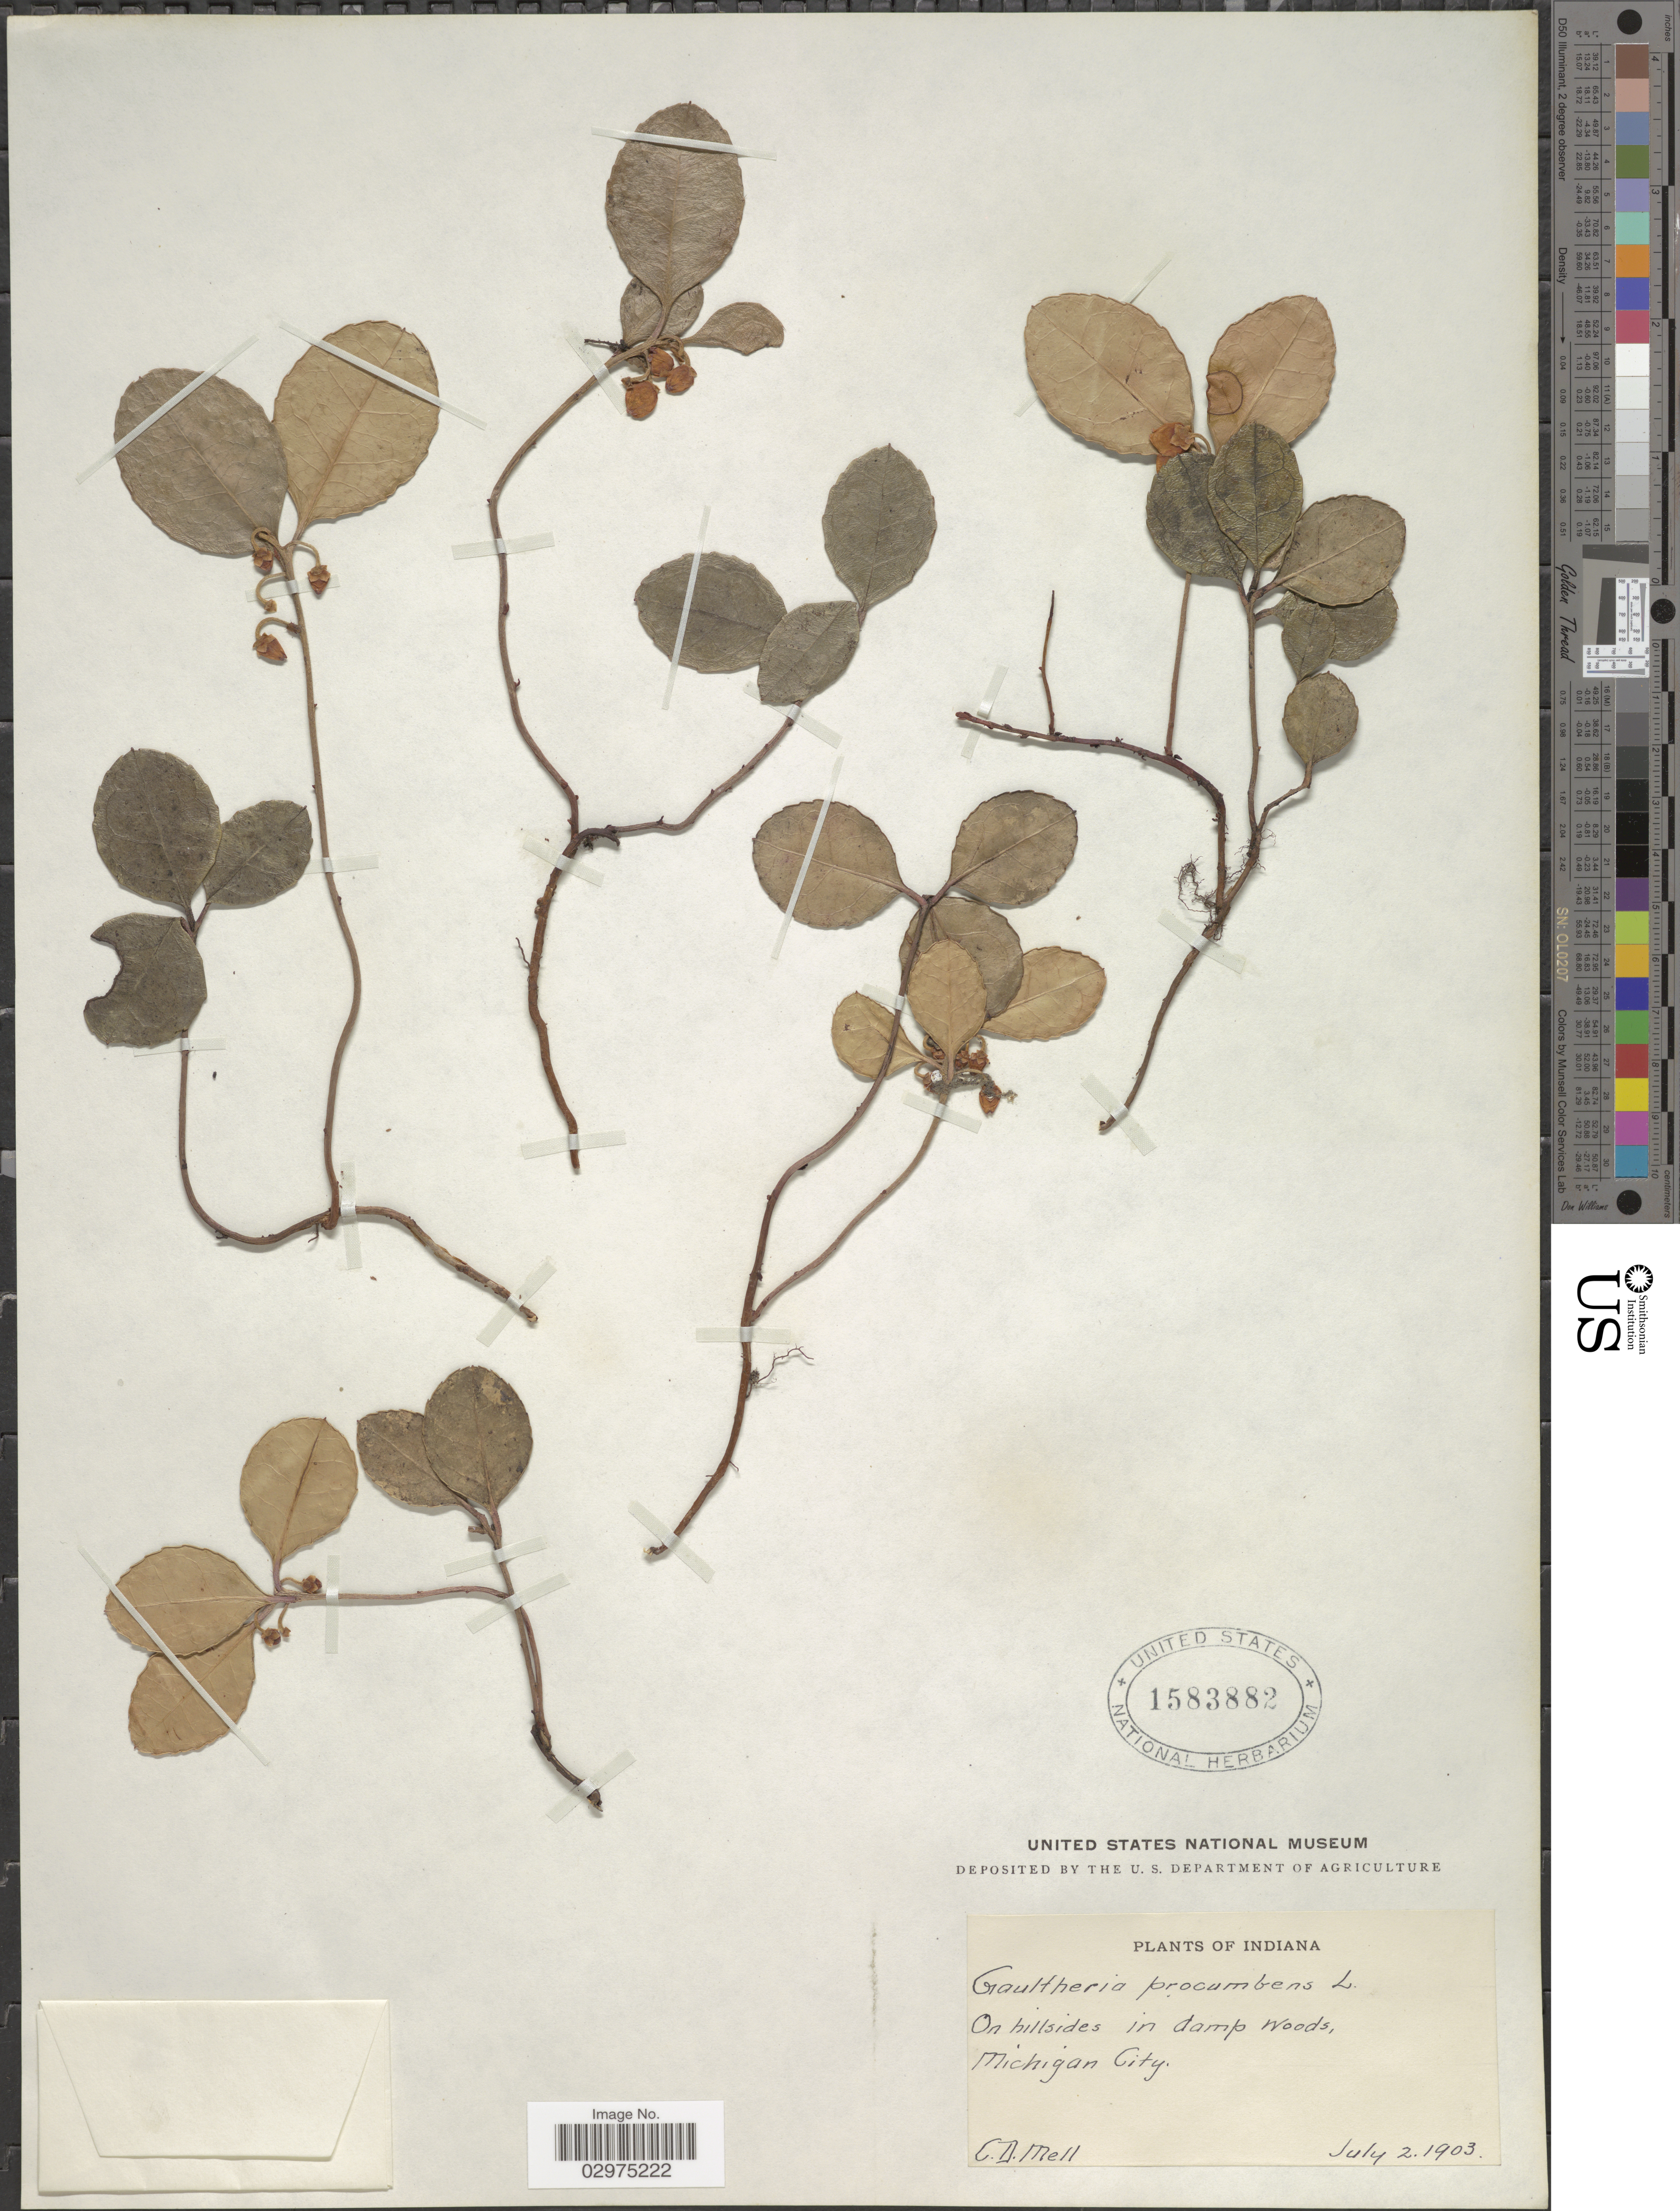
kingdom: Plantae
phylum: Tracheophyta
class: Magnoliopsida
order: Ericales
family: Ericaceae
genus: Gaultheria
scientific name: Gaultheria procumbens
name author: L.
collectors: C. D. Mell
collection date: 1903-07-02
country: United States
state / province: Indiana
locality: On hillsides in damp woods, Michigan City.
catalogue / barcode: US 1583882